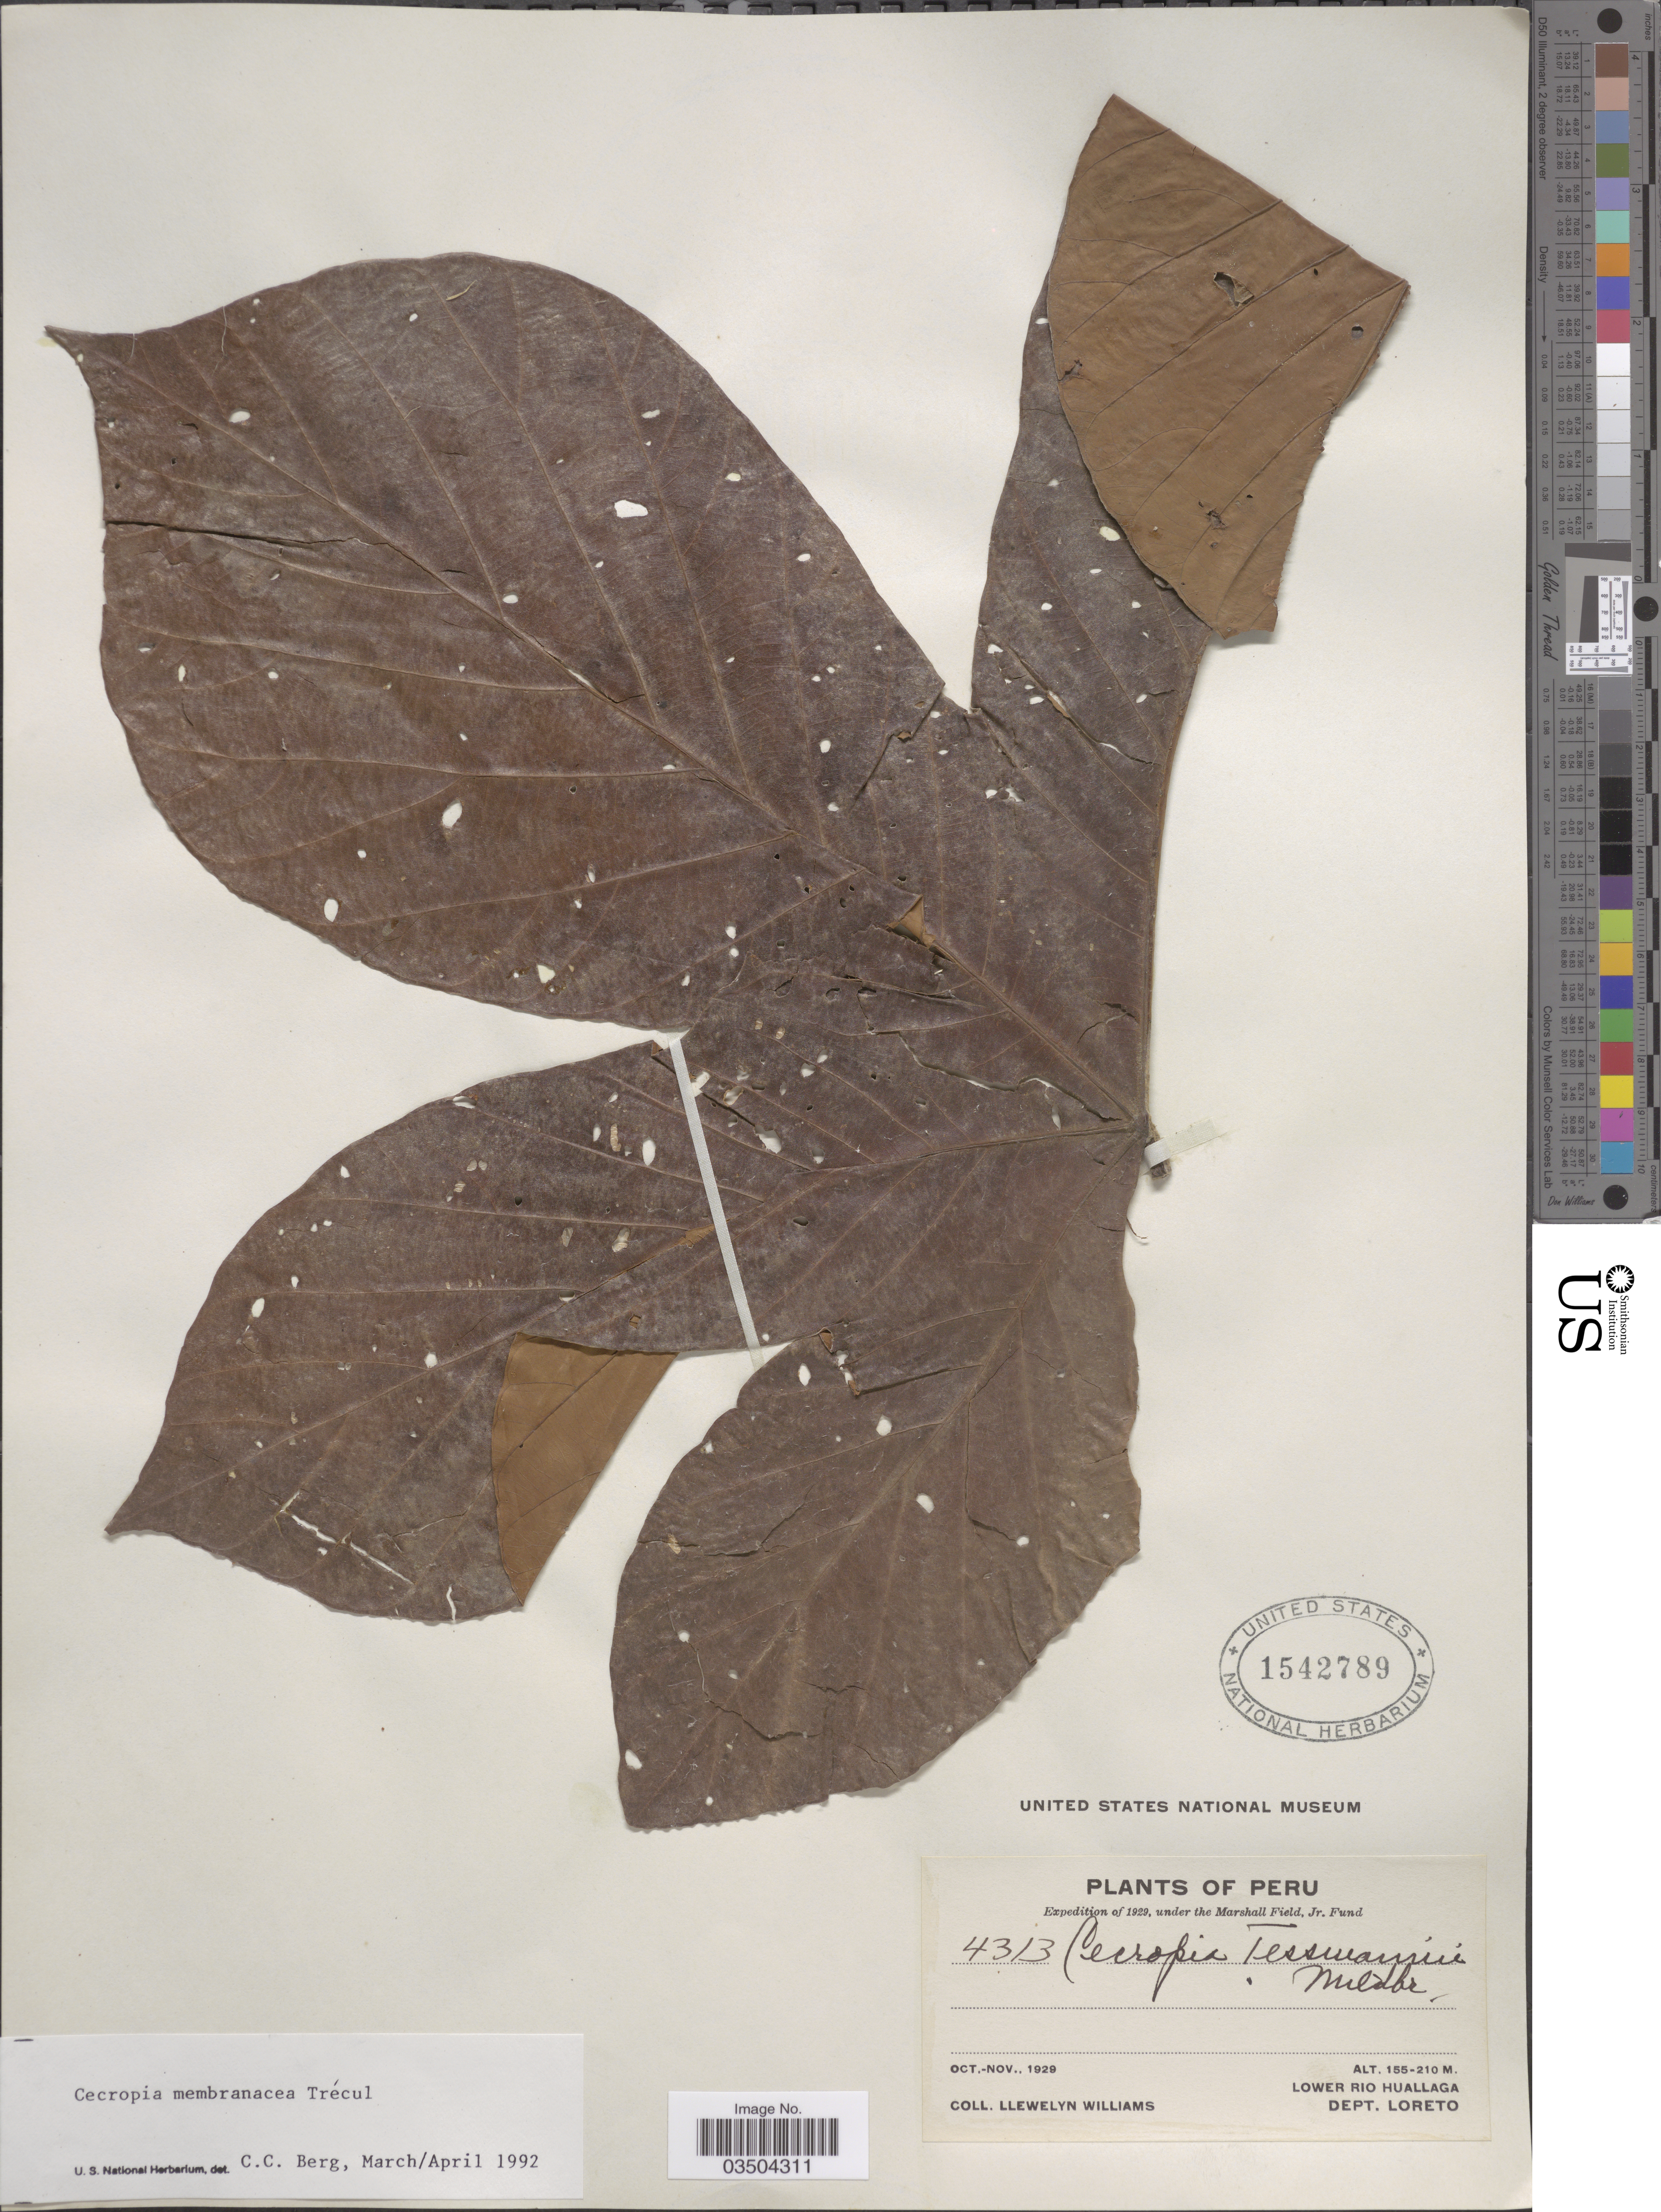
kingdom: Plantae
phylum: Tracheophyta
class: Magnoliopsida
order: Rosales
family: Urticaceae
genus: Cecropia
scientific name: Cecropia membranacea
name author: Trécul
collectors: Ll. Williams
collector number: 4313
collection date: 1929-10/1929-11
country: Peru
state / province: Loreto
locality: Lower Rio Huallaga. Dept. Loreto.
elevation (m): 155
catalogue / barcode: US 1542789